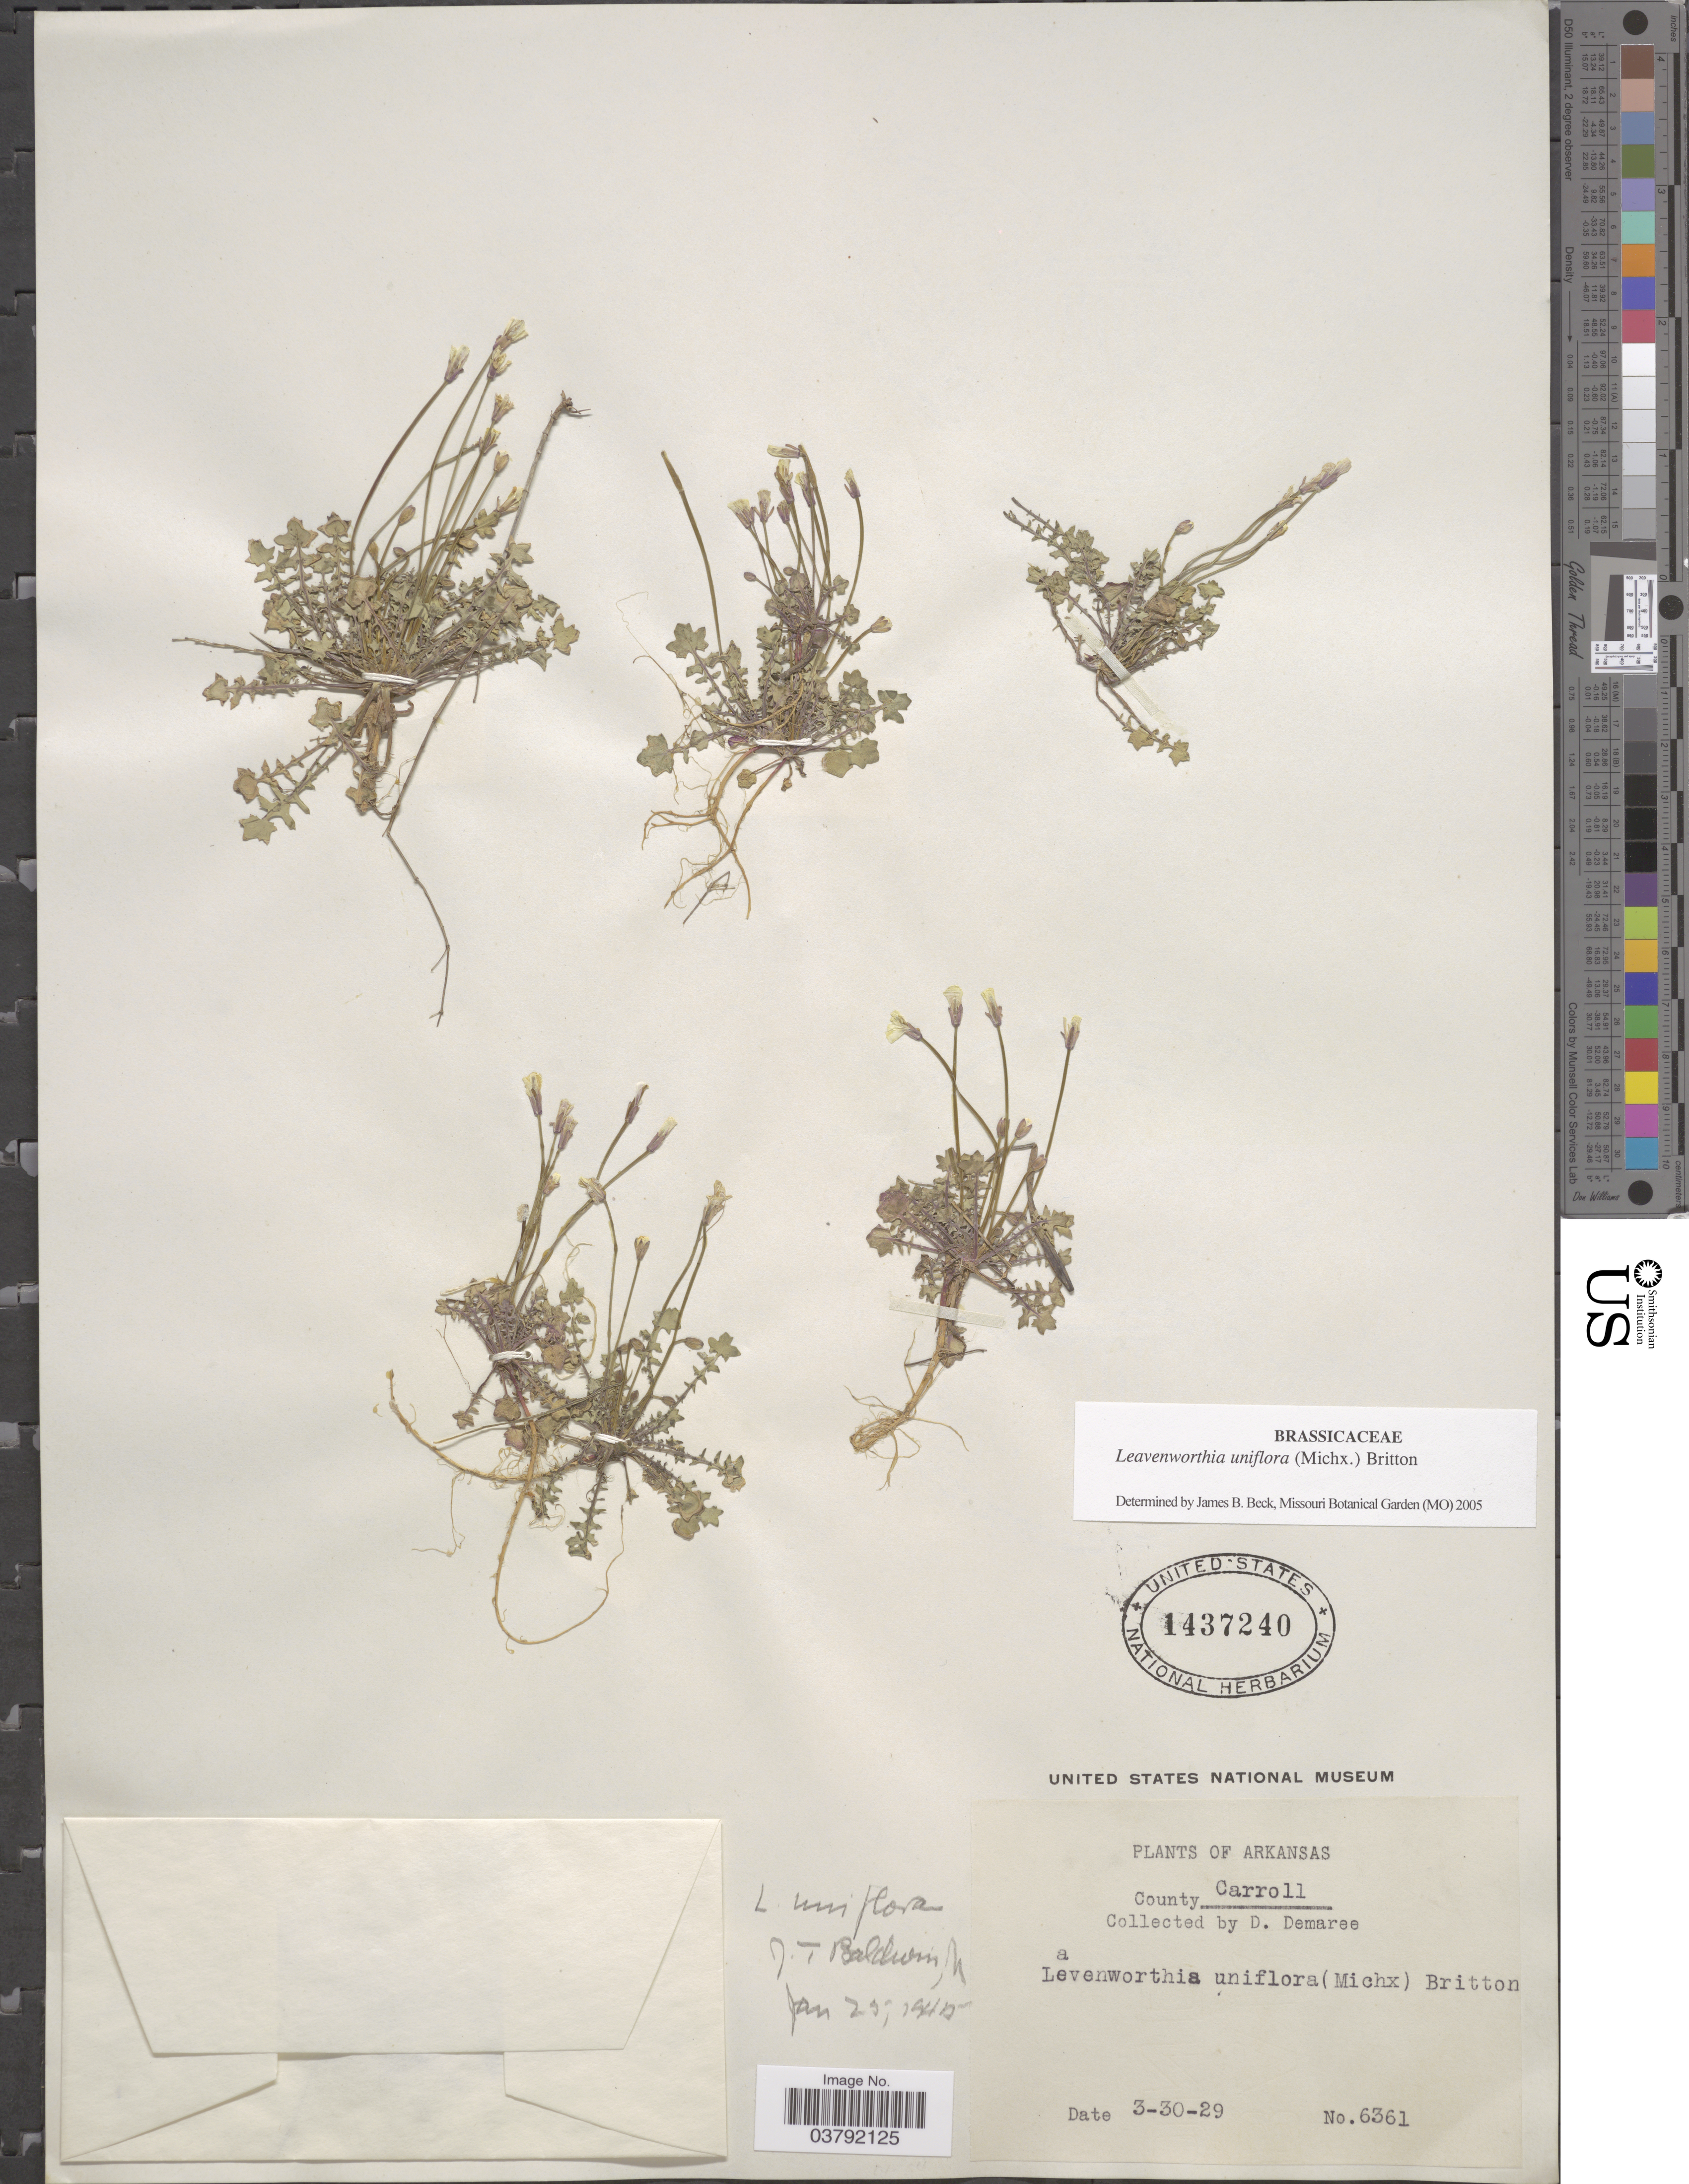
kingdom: Plantae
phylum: Tracheophyta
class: Magnoliopsida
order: Brassicales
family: Brassicaceae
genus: Leavenworthia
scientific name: Leavenworthia uniflora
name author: (Michx.) Britton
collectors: D. Demaree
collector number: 6361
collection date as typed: Transcribed d/m/y: 30/3/29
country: United States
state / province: Arkansas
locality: County Carroll.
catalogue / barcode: US 1437240